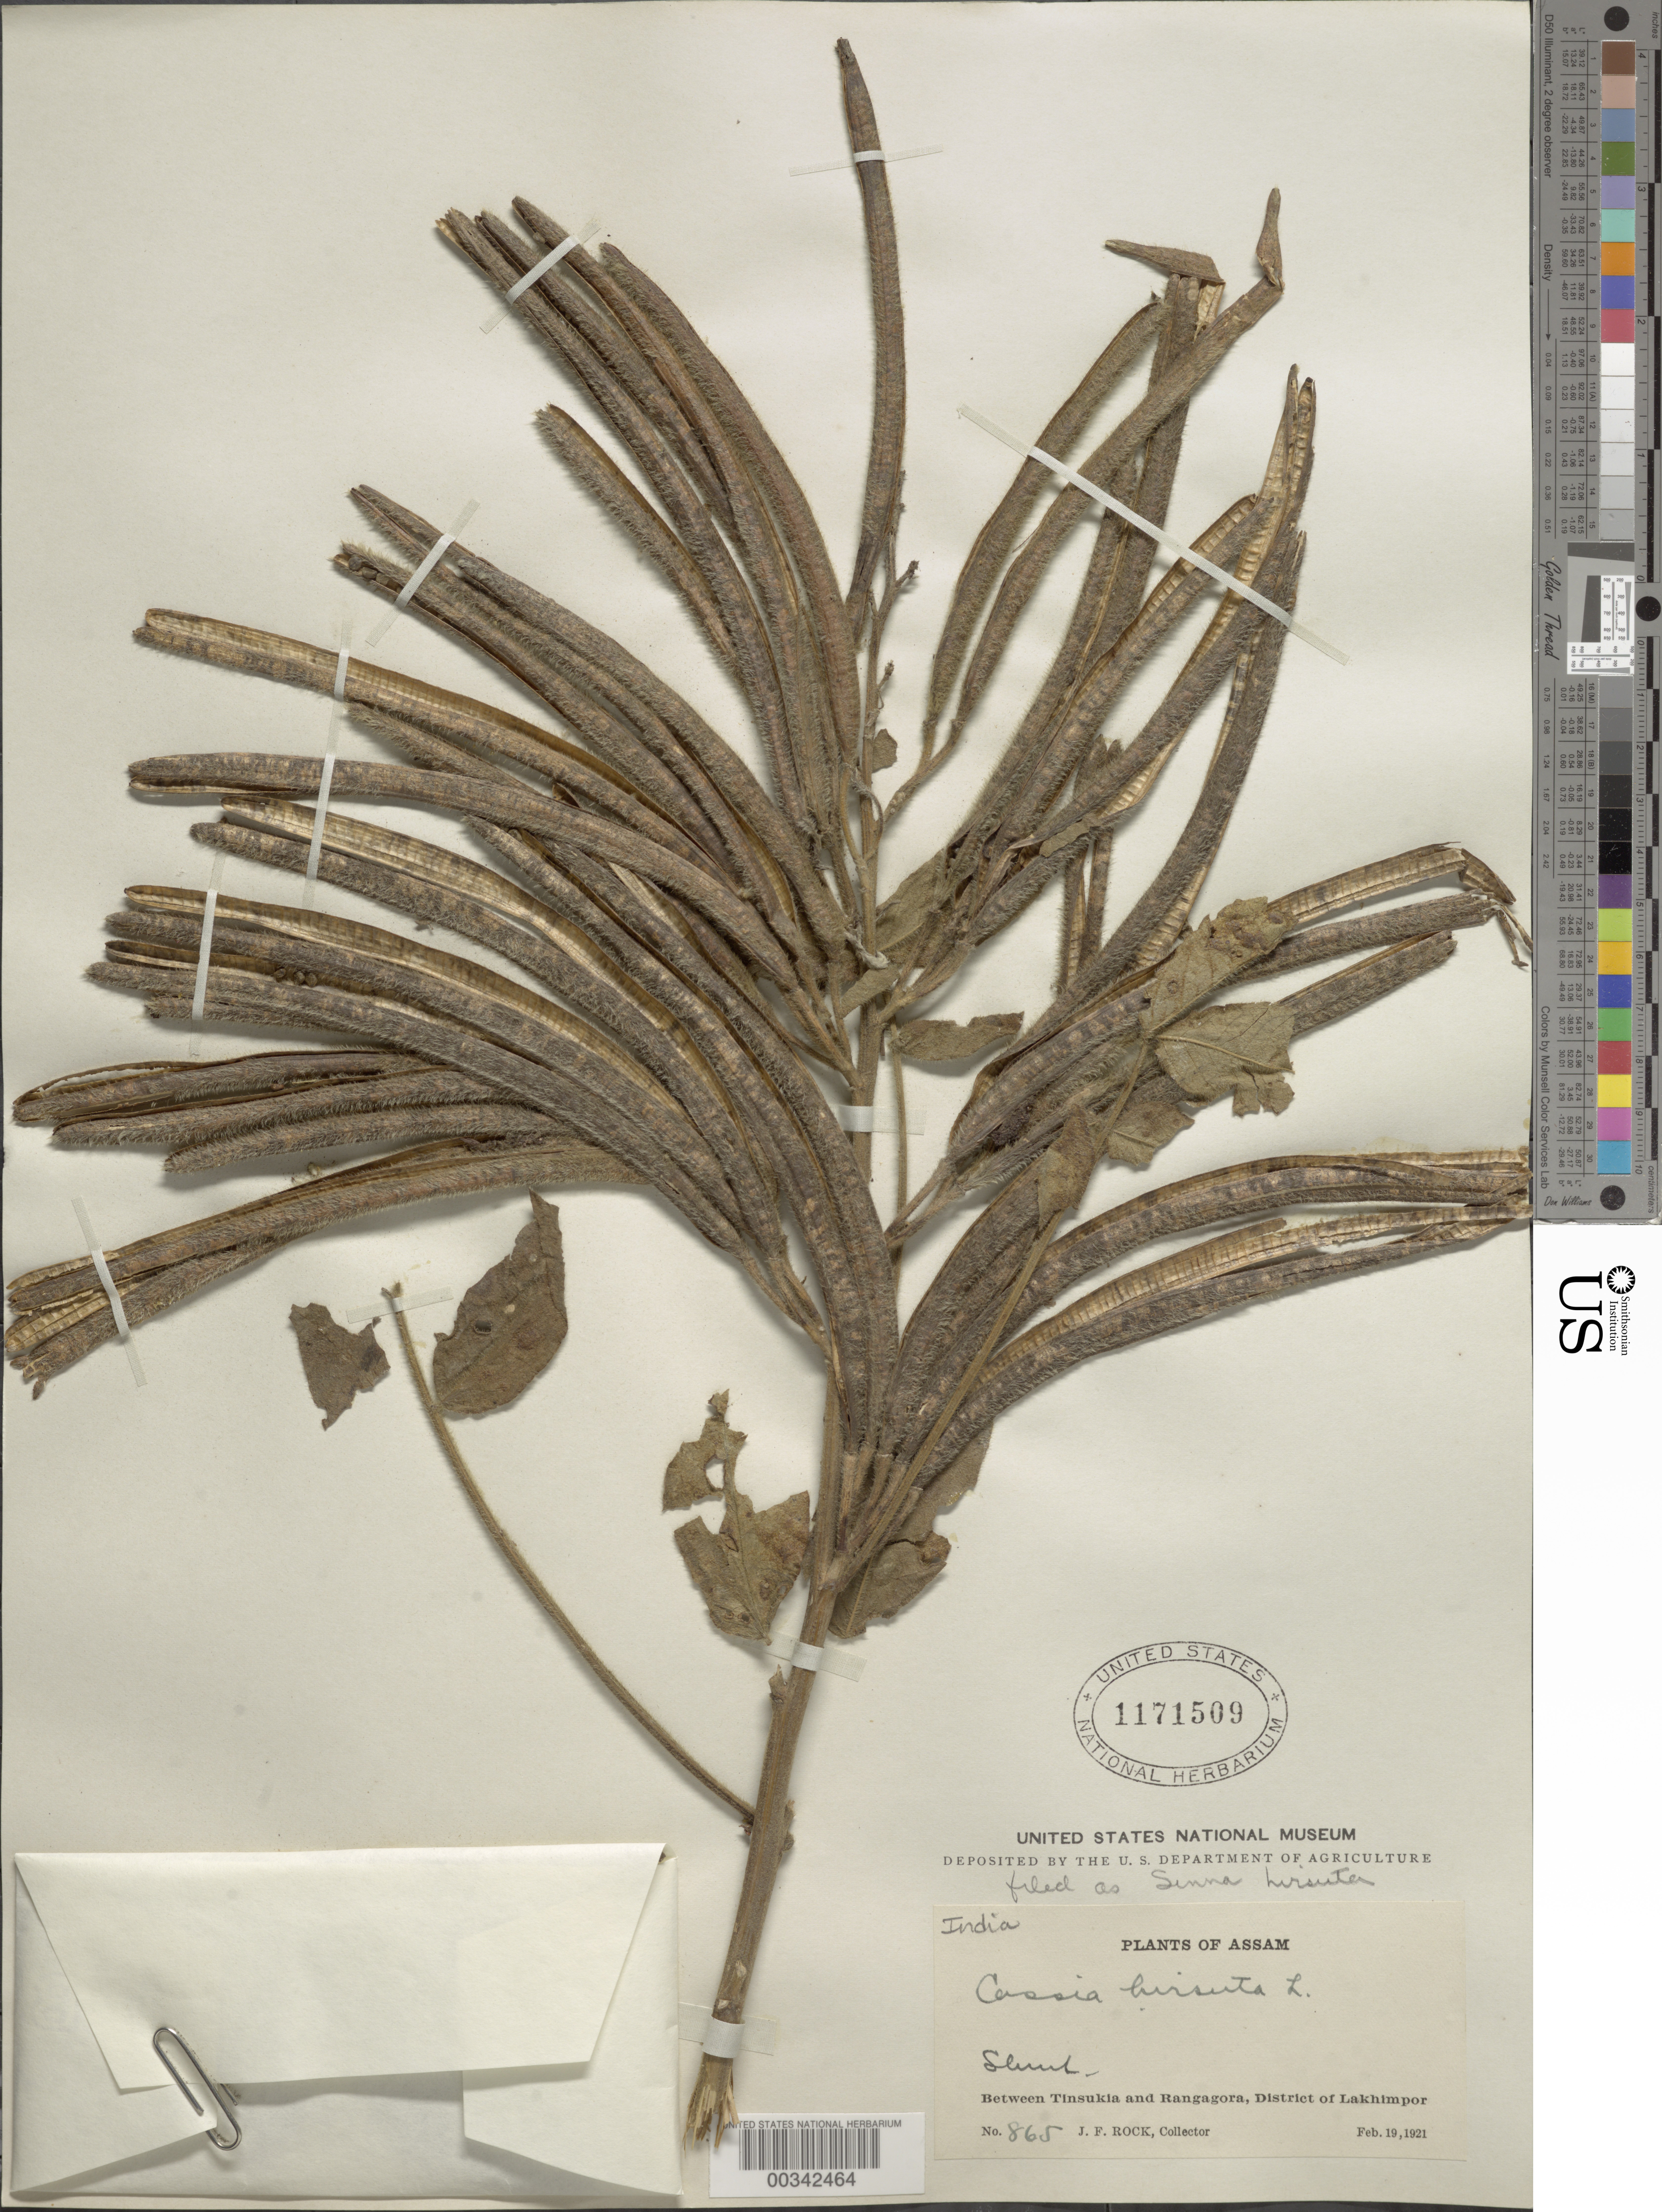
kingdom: Plantae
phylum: Tracheophyta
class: Magnoliopsida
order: Fabales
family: Fabaceae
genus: Senna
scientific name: Senna hirsuta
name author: (L.) H.S. Irwin & Barneby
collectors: J. F. Rock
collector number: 865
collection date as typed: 19 Feb 1921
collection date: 1921-02-19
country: India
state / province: Assam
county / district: Lakhimpur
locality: Assam, between Tinsukia and Rangagora, District of Lakhimpor.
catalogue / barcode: US 1171509